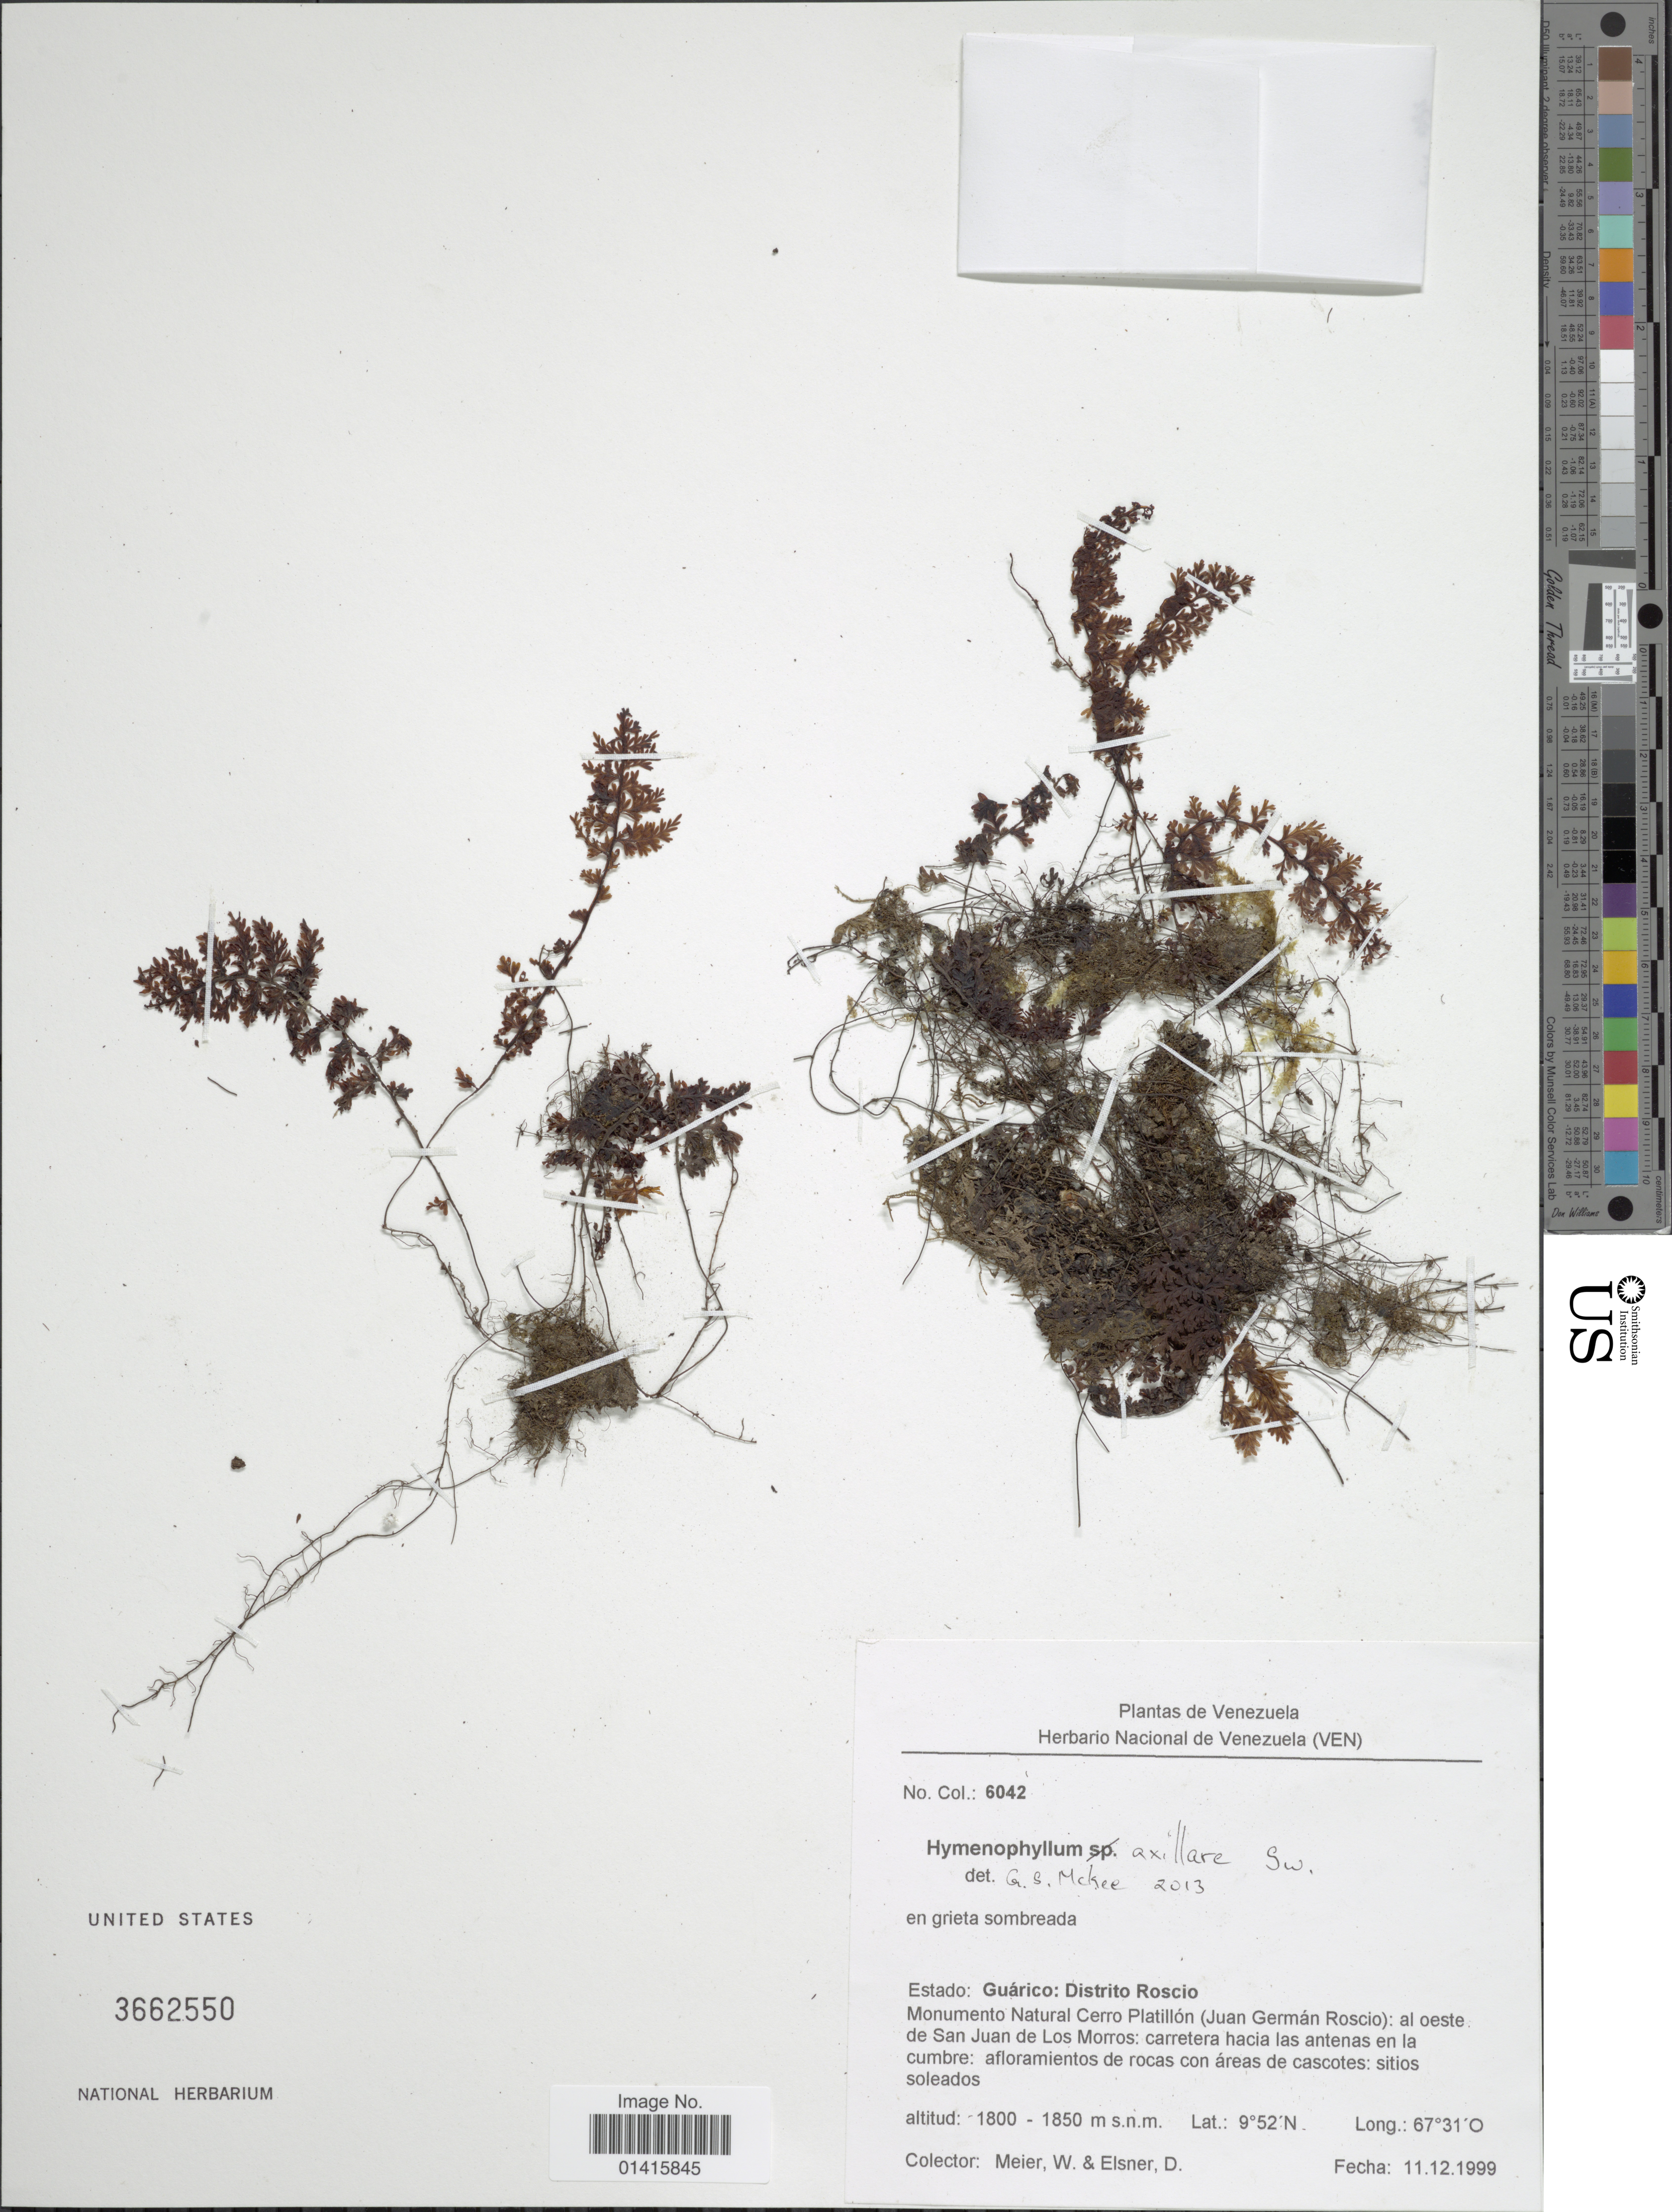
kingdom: Plantae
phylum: Tracheophyta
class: Polypodiopsida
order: Hymenophyllales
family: Hymenophyllaceae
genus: Hymenophyllum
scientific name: Hymenophyllum axillare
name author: Sw.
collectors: W. Meier & D. Elsner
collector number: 6042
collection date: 1999-12-11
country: Venezuela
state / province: Guárico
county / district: Juan Germán Roscio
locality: Estado Guárico: Distrito Roscio, Monumento Natural Cerro Platillón(Juan Germán Roscio): al oeste de San Juan de Los Morros: carretera hacia las antenas en la cumbre afloramientos de rocas con área de cascotes; sitios soleados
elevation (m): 1800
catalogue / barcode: US 3662550